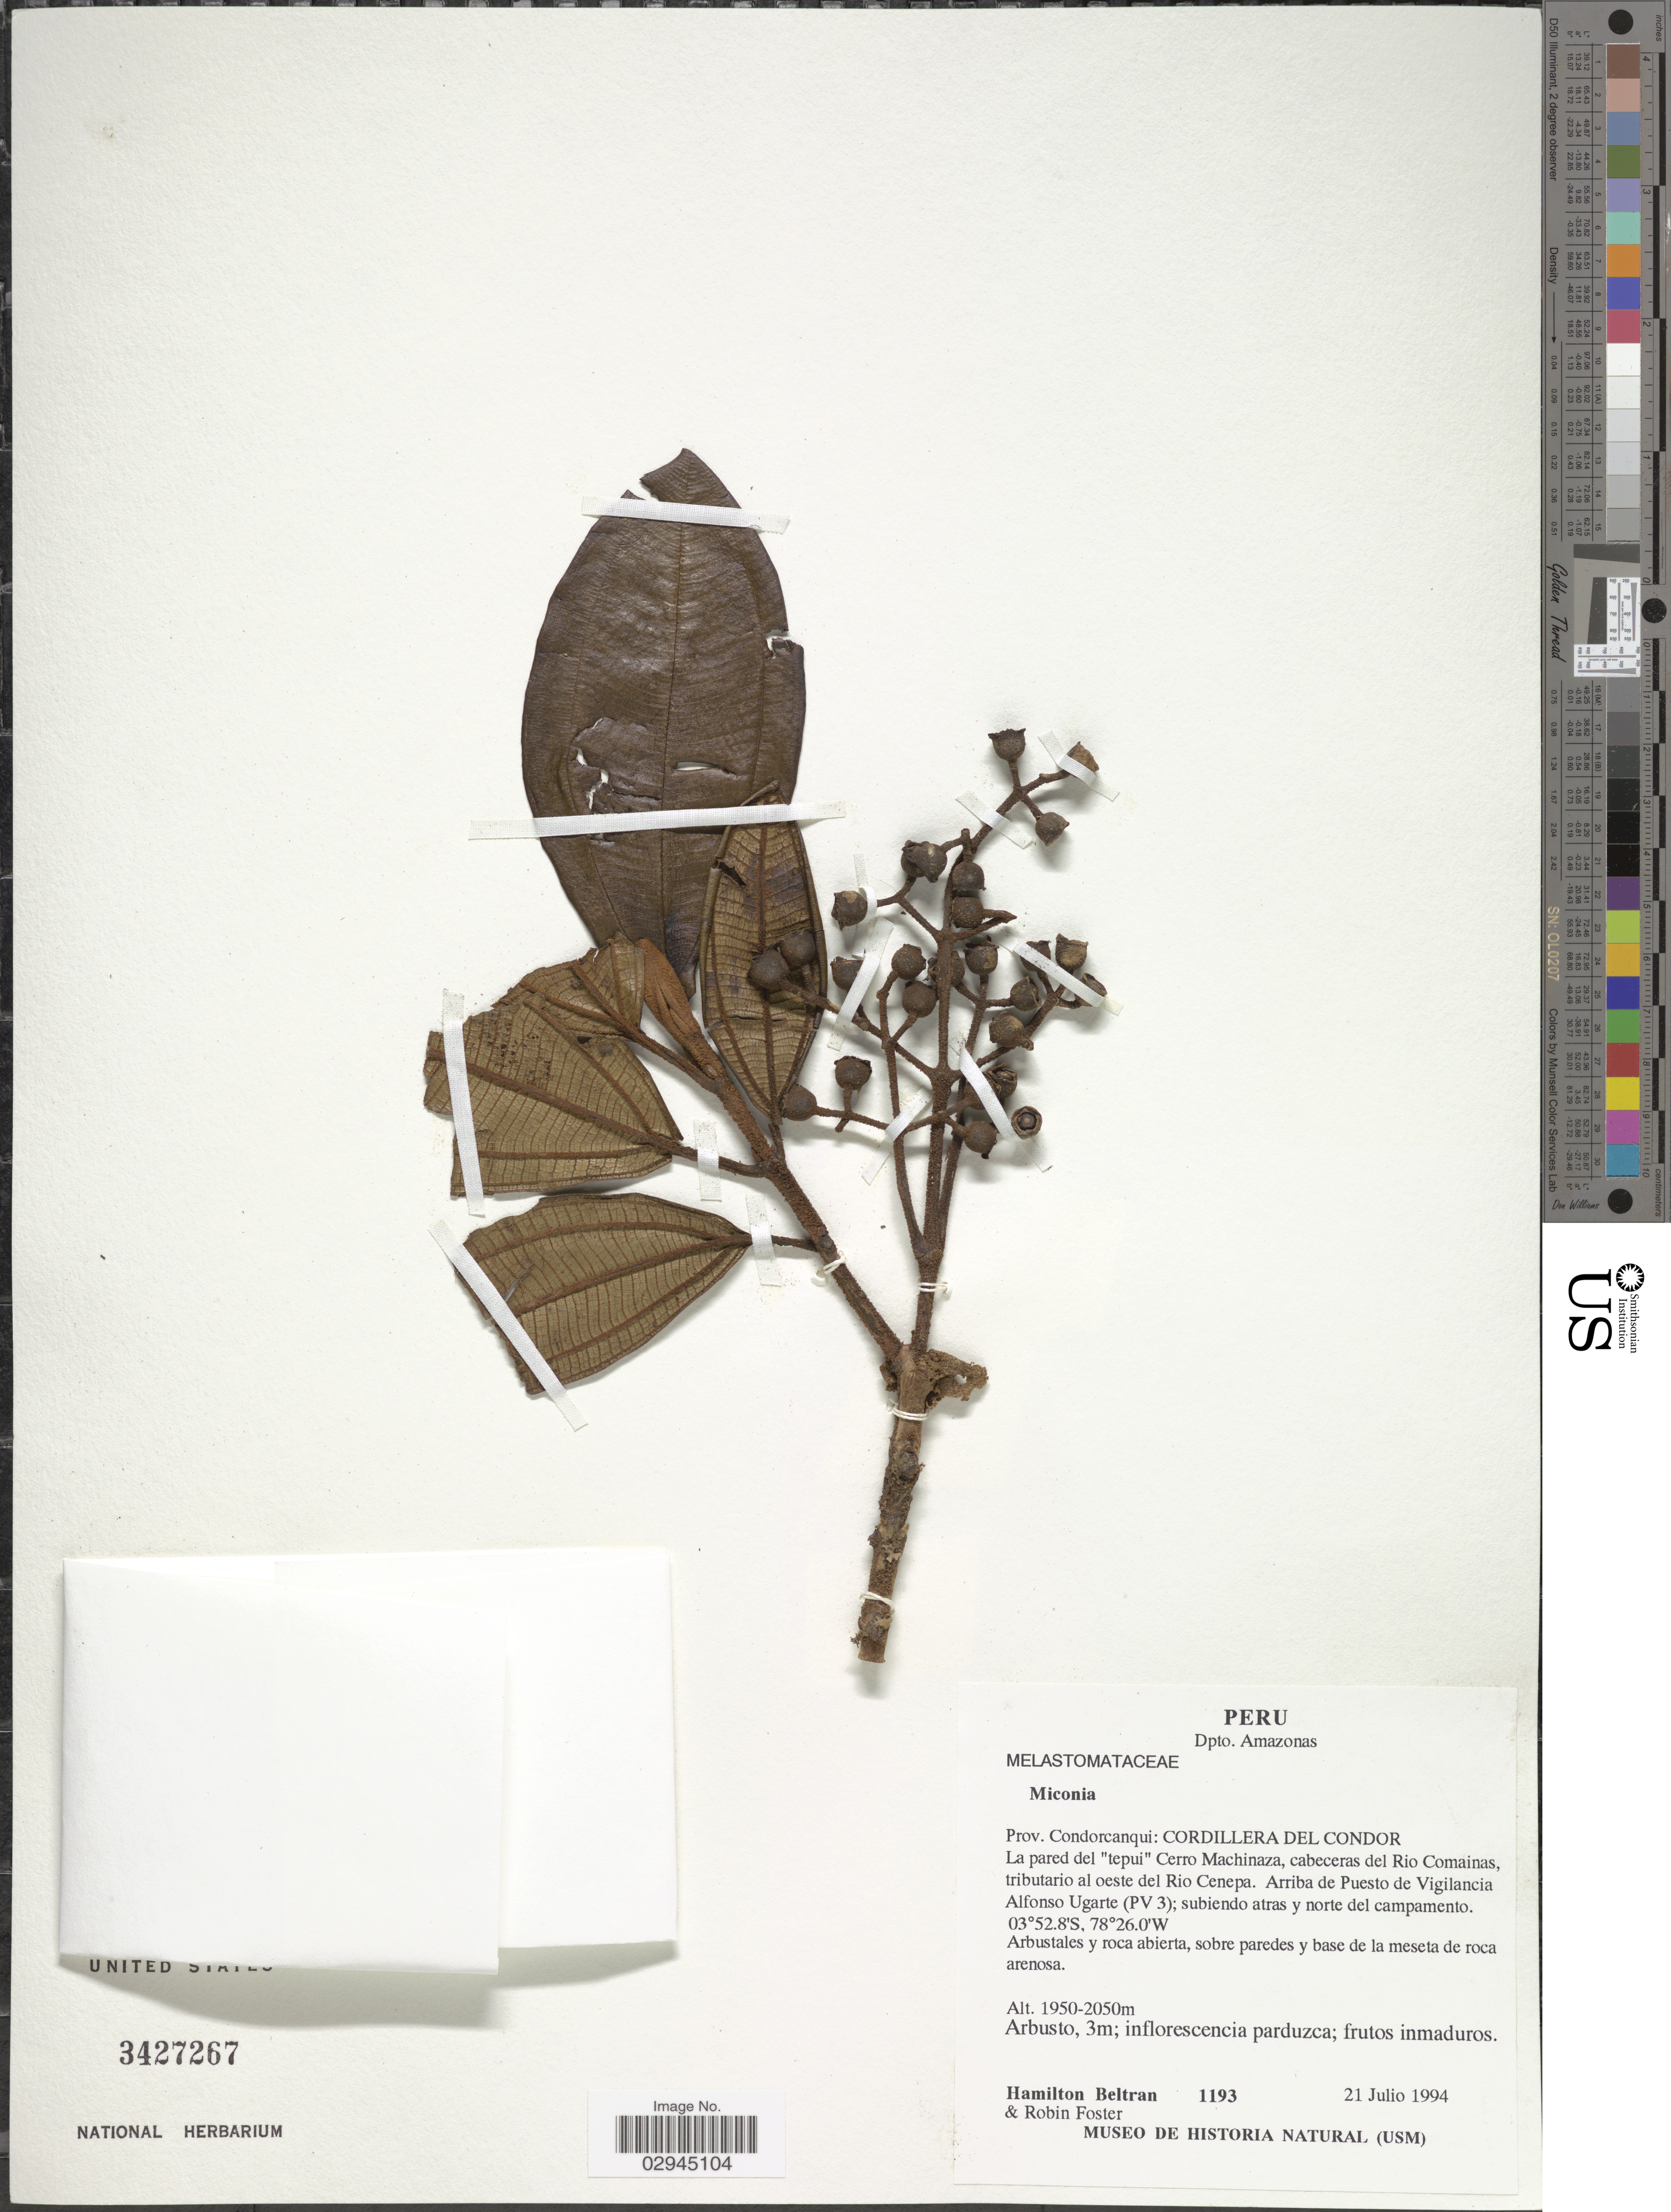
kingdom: Plantae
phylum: Tracheophyta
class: Magnoliopsida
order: Myrtales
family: Melastomataceae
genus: Miconia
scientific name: Miconia sp.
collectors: H. Beltran & R. B. Foster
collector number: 1193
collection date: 1994-07-21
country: Peru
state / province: Amazonas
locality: Dpto. Amazonas. Prov. Condorcanqui: Cordillera Del Condor. La pared del "tepui" Cerro Machinaza, cabeceras del Rio Comainas, tributary al oeste del Rio Cenepa. Arriba de Puesto de Vigilancia Alfonso Ugarte (PV 3); subiendo atras y norte del campamento.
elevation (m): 1950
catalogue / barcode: US 3427267